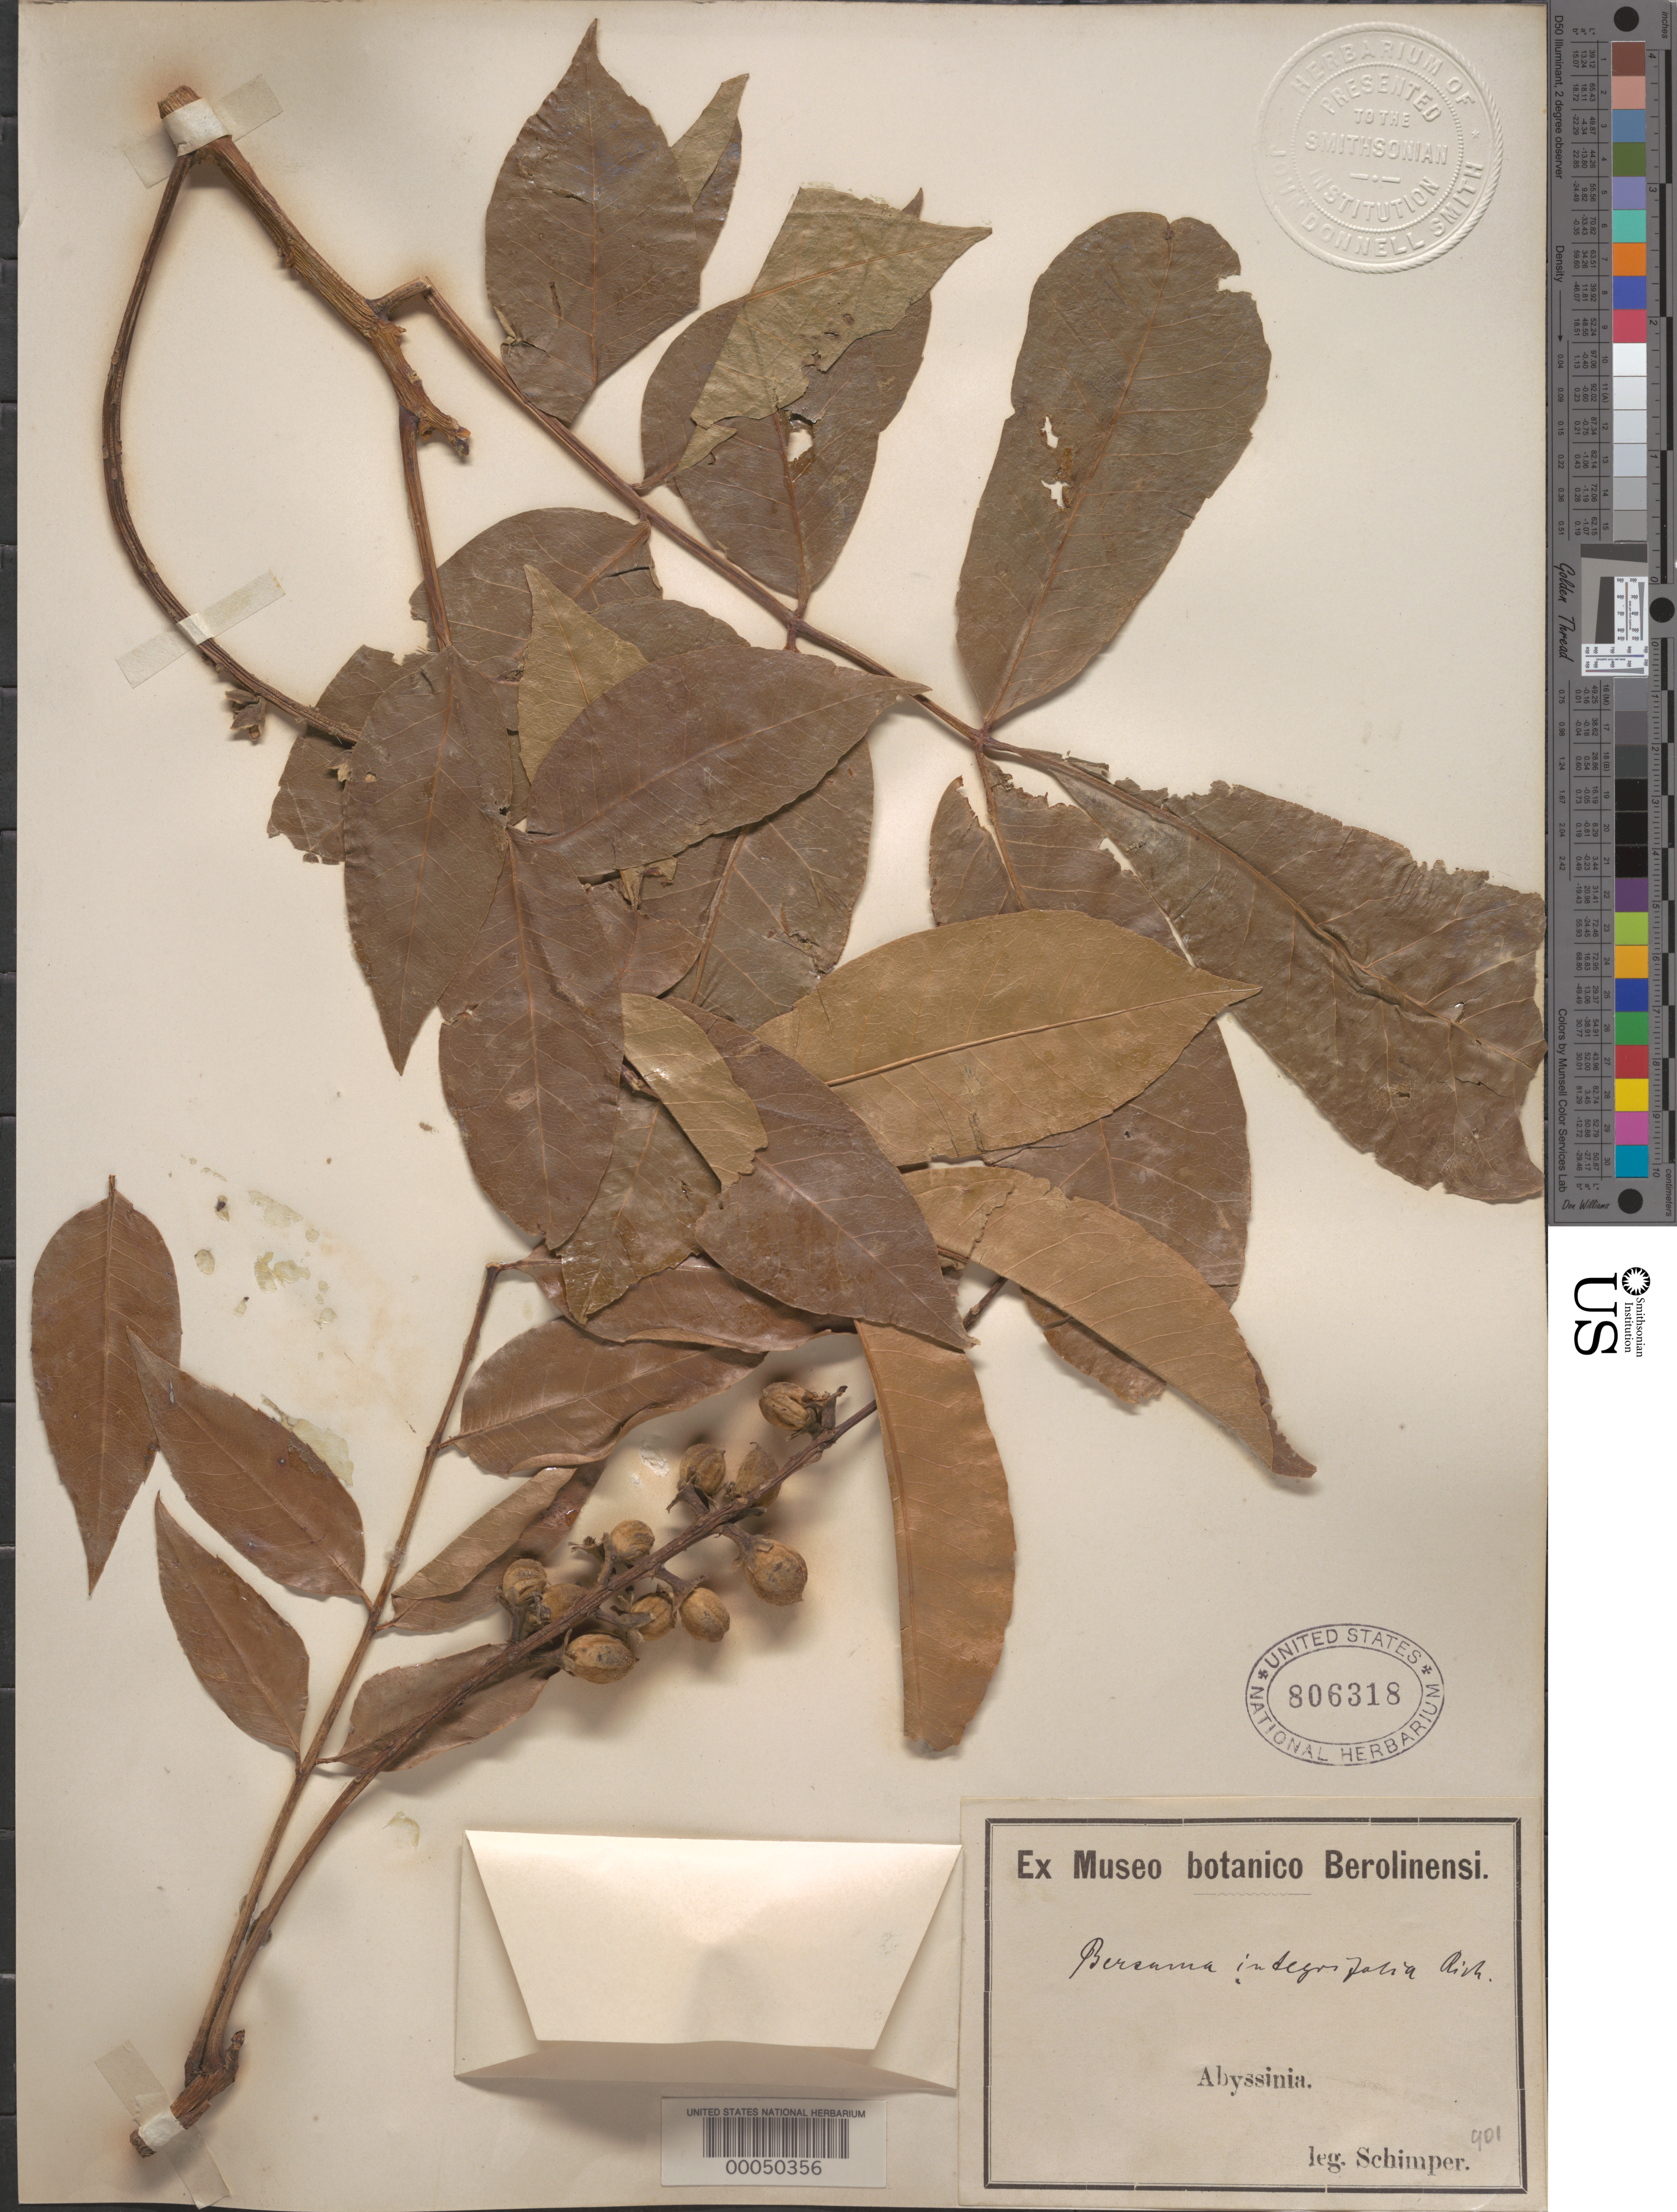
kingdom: Plantae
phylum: Tracheophyta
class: Magnoliopsida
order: Geraniales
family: Melianthaceae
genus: Bersama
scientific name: Bersama integrifolia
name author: A. Rich.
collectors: -. Schimper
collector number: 901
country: Panama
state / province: Chiriquí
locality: Around San Felix.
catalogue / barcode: US 806318